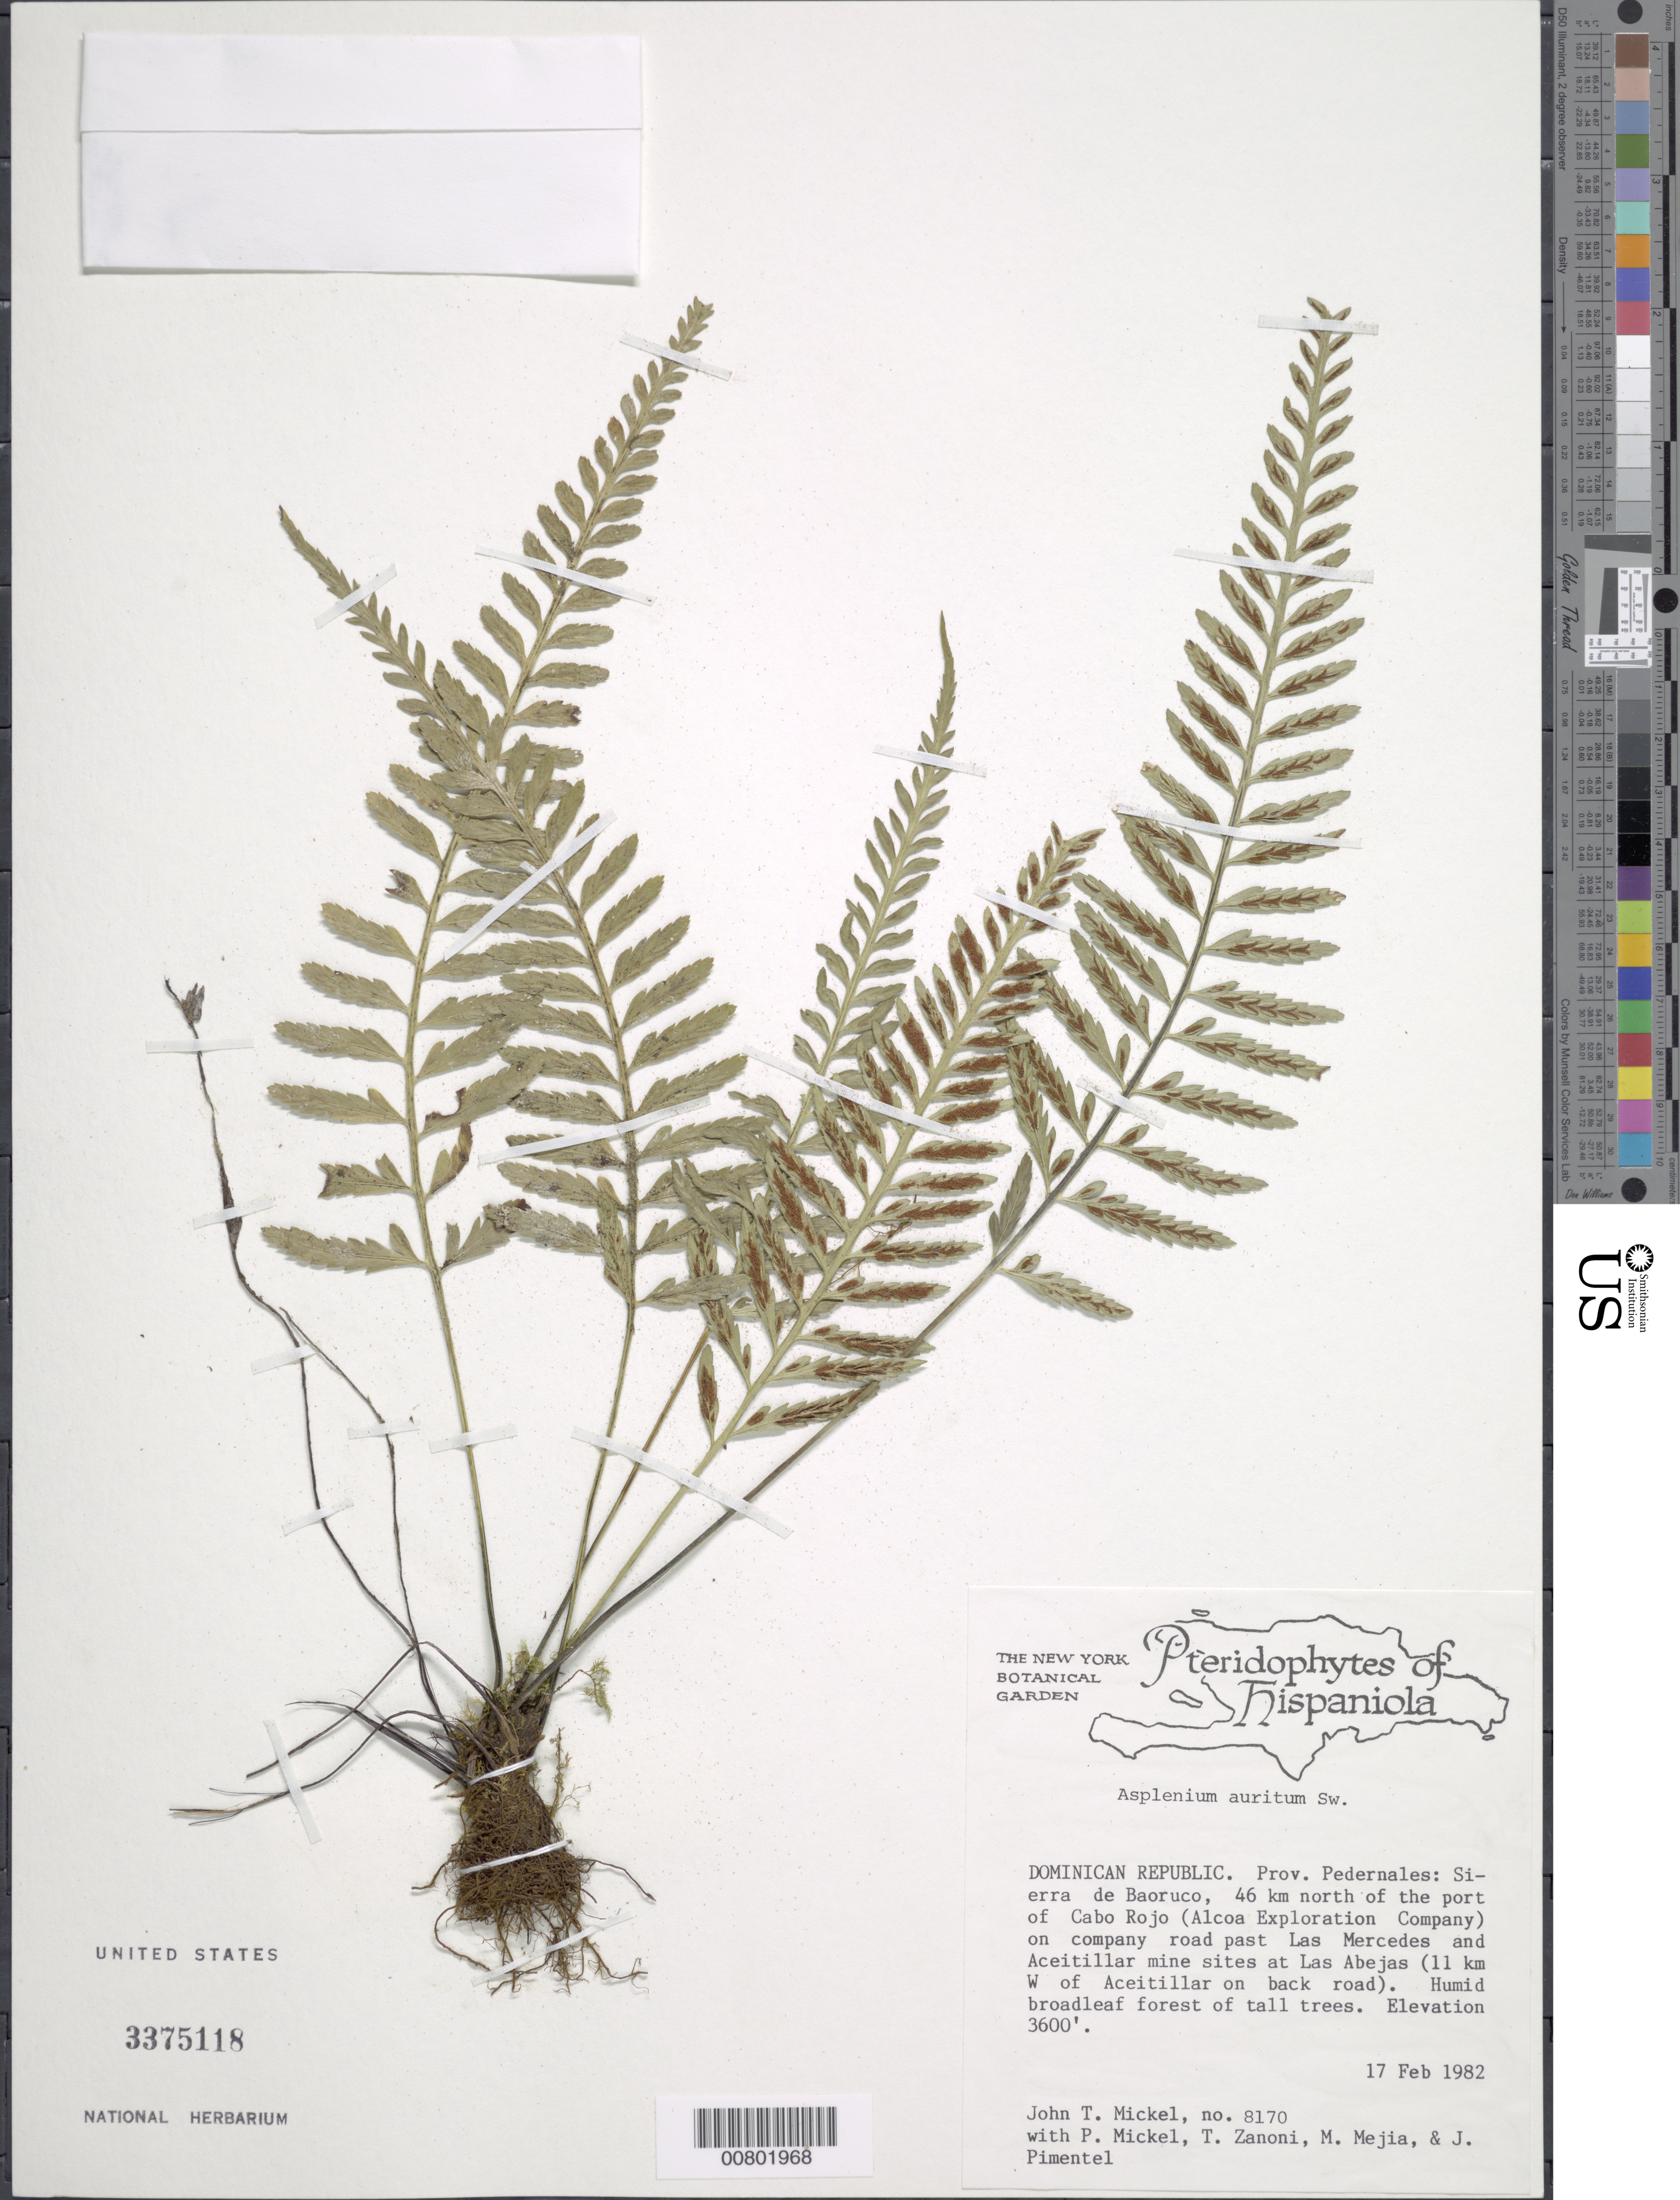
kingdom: Plantae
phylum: Tracheophyta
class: Polypodiopsida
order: Polypodiales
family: Aspleniaceae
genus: Asplenium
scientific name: Asplenium auritum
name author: Sw.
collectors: J. T. Mickel, P. Mickel, T. A. Zanoni, M. Mejia & J. Pimentel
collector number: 8170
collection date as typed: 17 Feb 1982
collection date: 1982-02-17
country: Dominican Republic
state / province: Pedernales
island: Hispaniola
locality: Sierra de Baoruco, 46 km N of Cabo Rojo (Alcoa Ex;loration Company), road past Las Mercedes and Aceitillar mine sites at Las Abejas (11 km W of Aceitillar)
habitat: Humid broadleaf forest of tall trees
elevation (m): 1097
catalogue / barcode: US 3375118